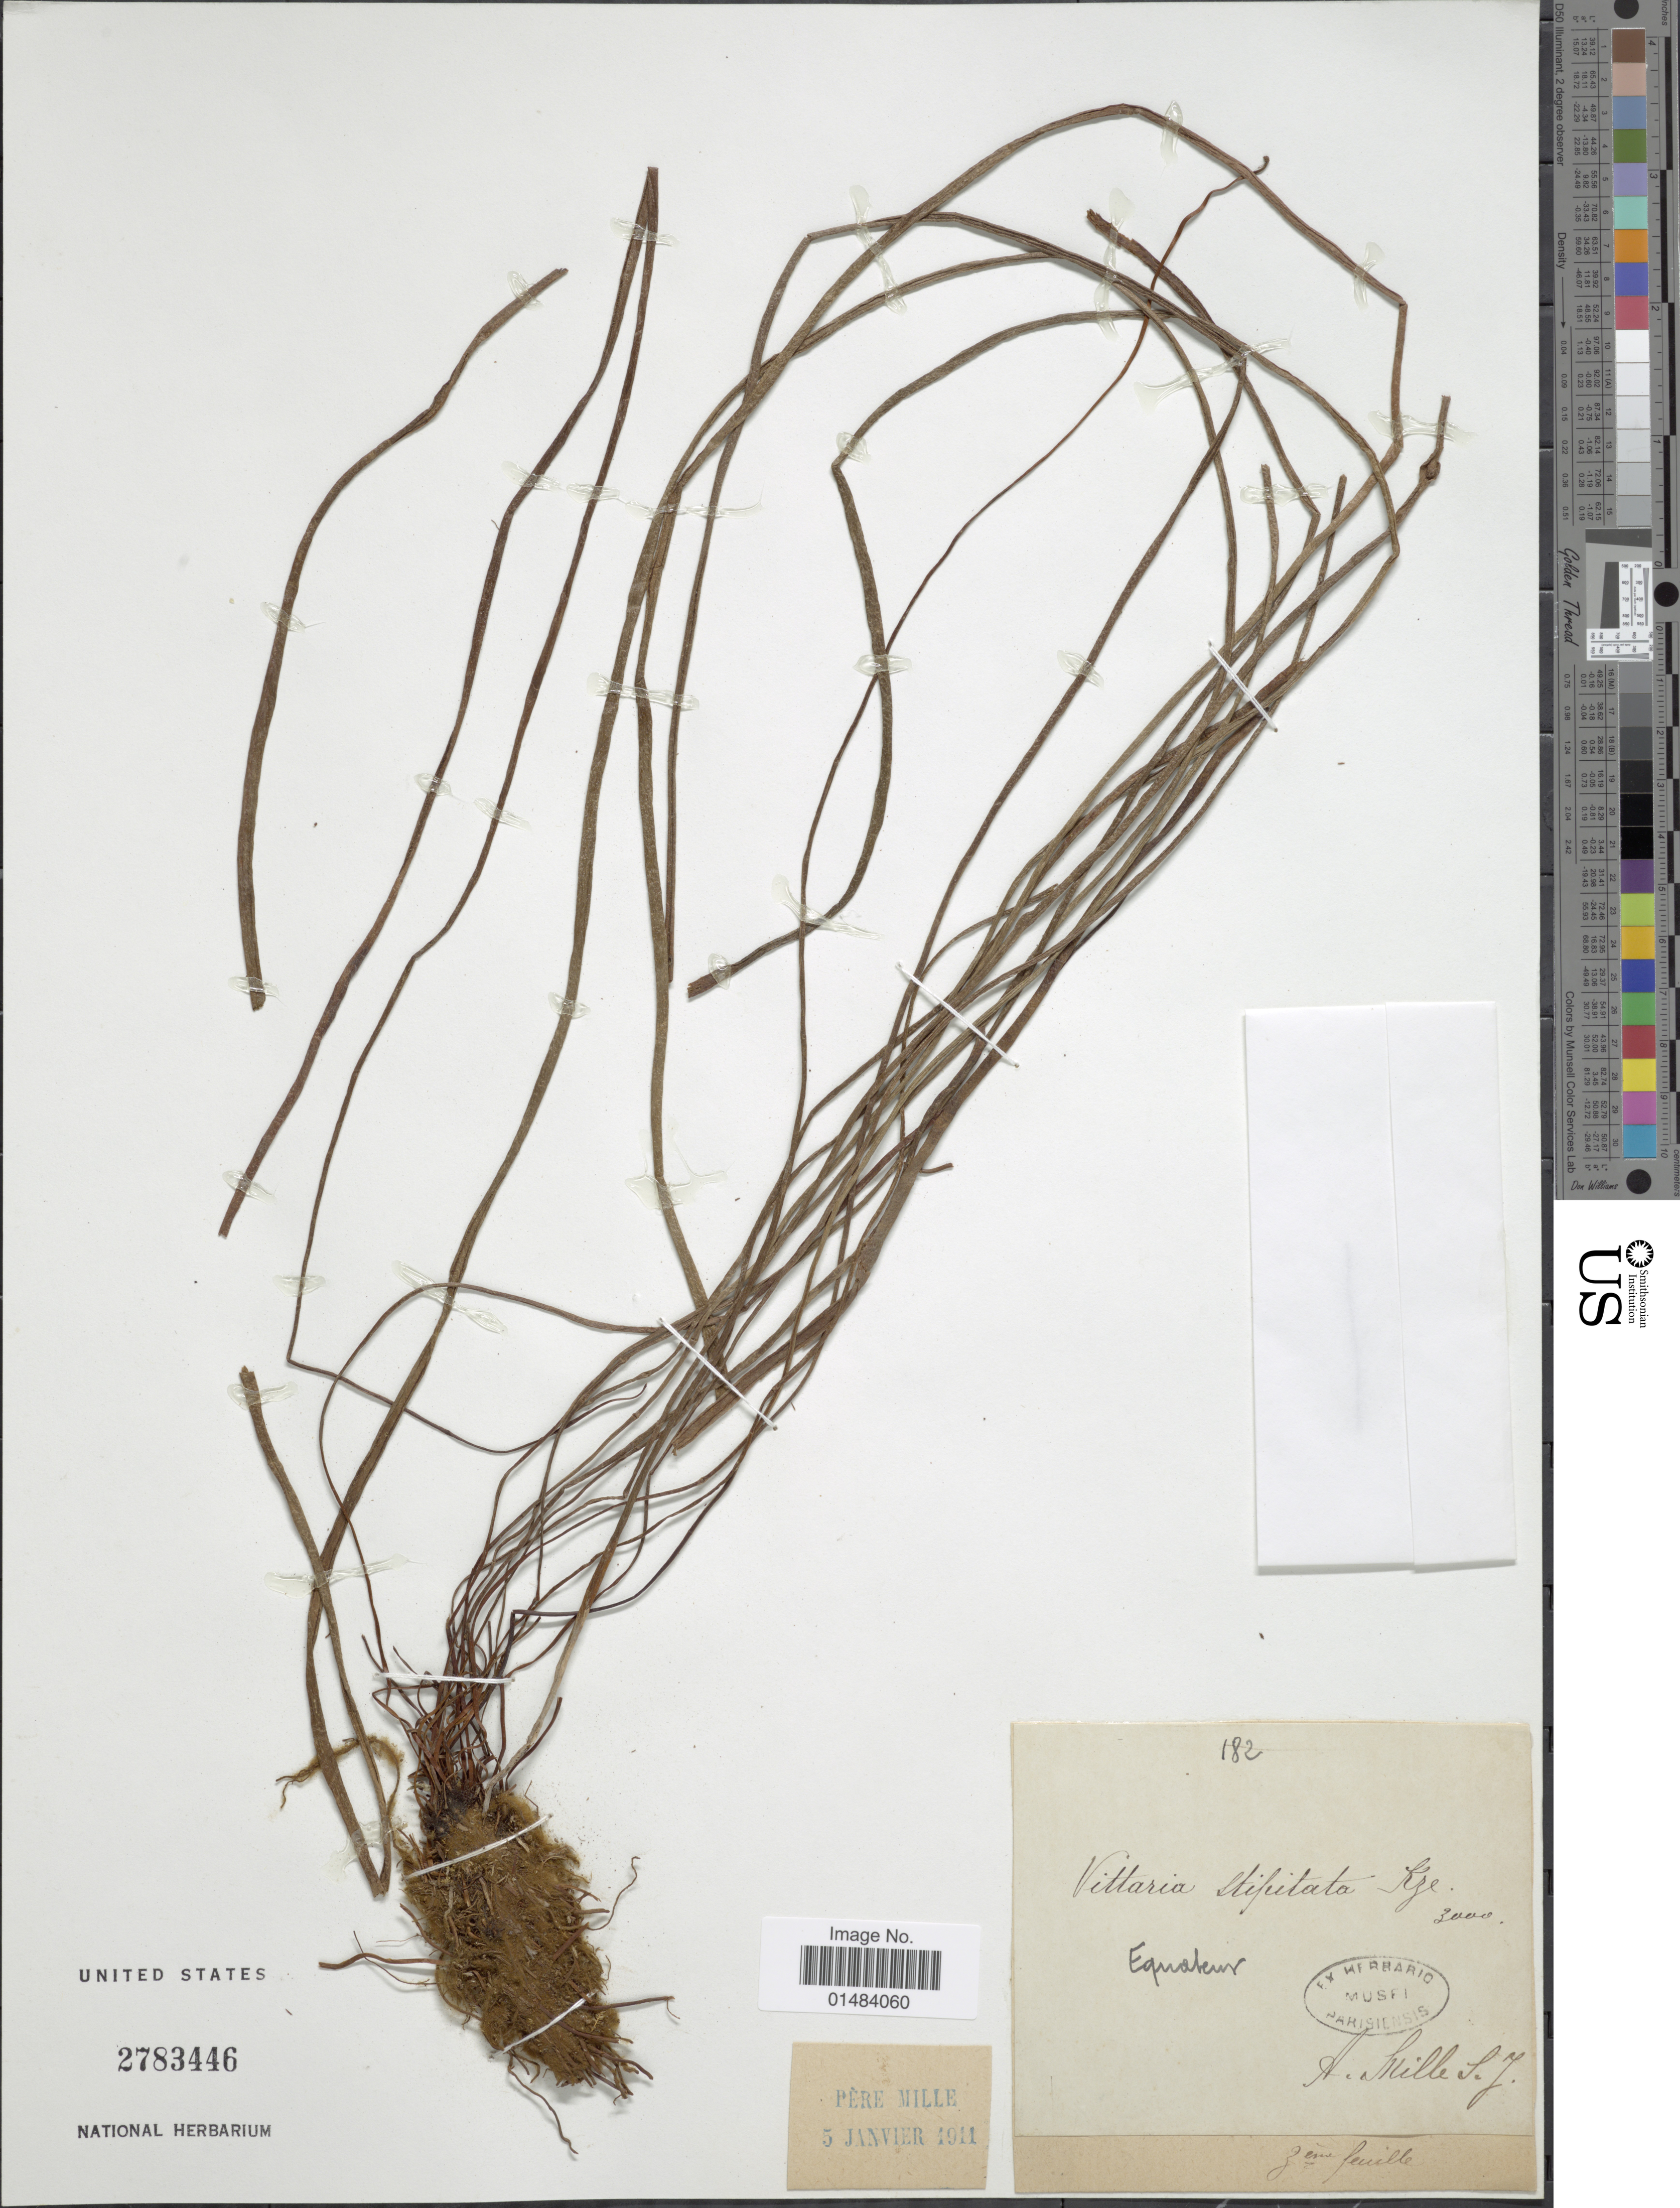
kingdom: Plantae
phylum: Tracheophyta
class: Polypodiopsida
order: Polypodiales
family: Pteridaceae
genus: Vittaria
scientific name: Vittaria lineata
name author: (L.) Sm.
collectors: A. Mille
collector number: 182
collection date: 1911-01-05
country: Ecuador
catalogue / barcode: US 2783446